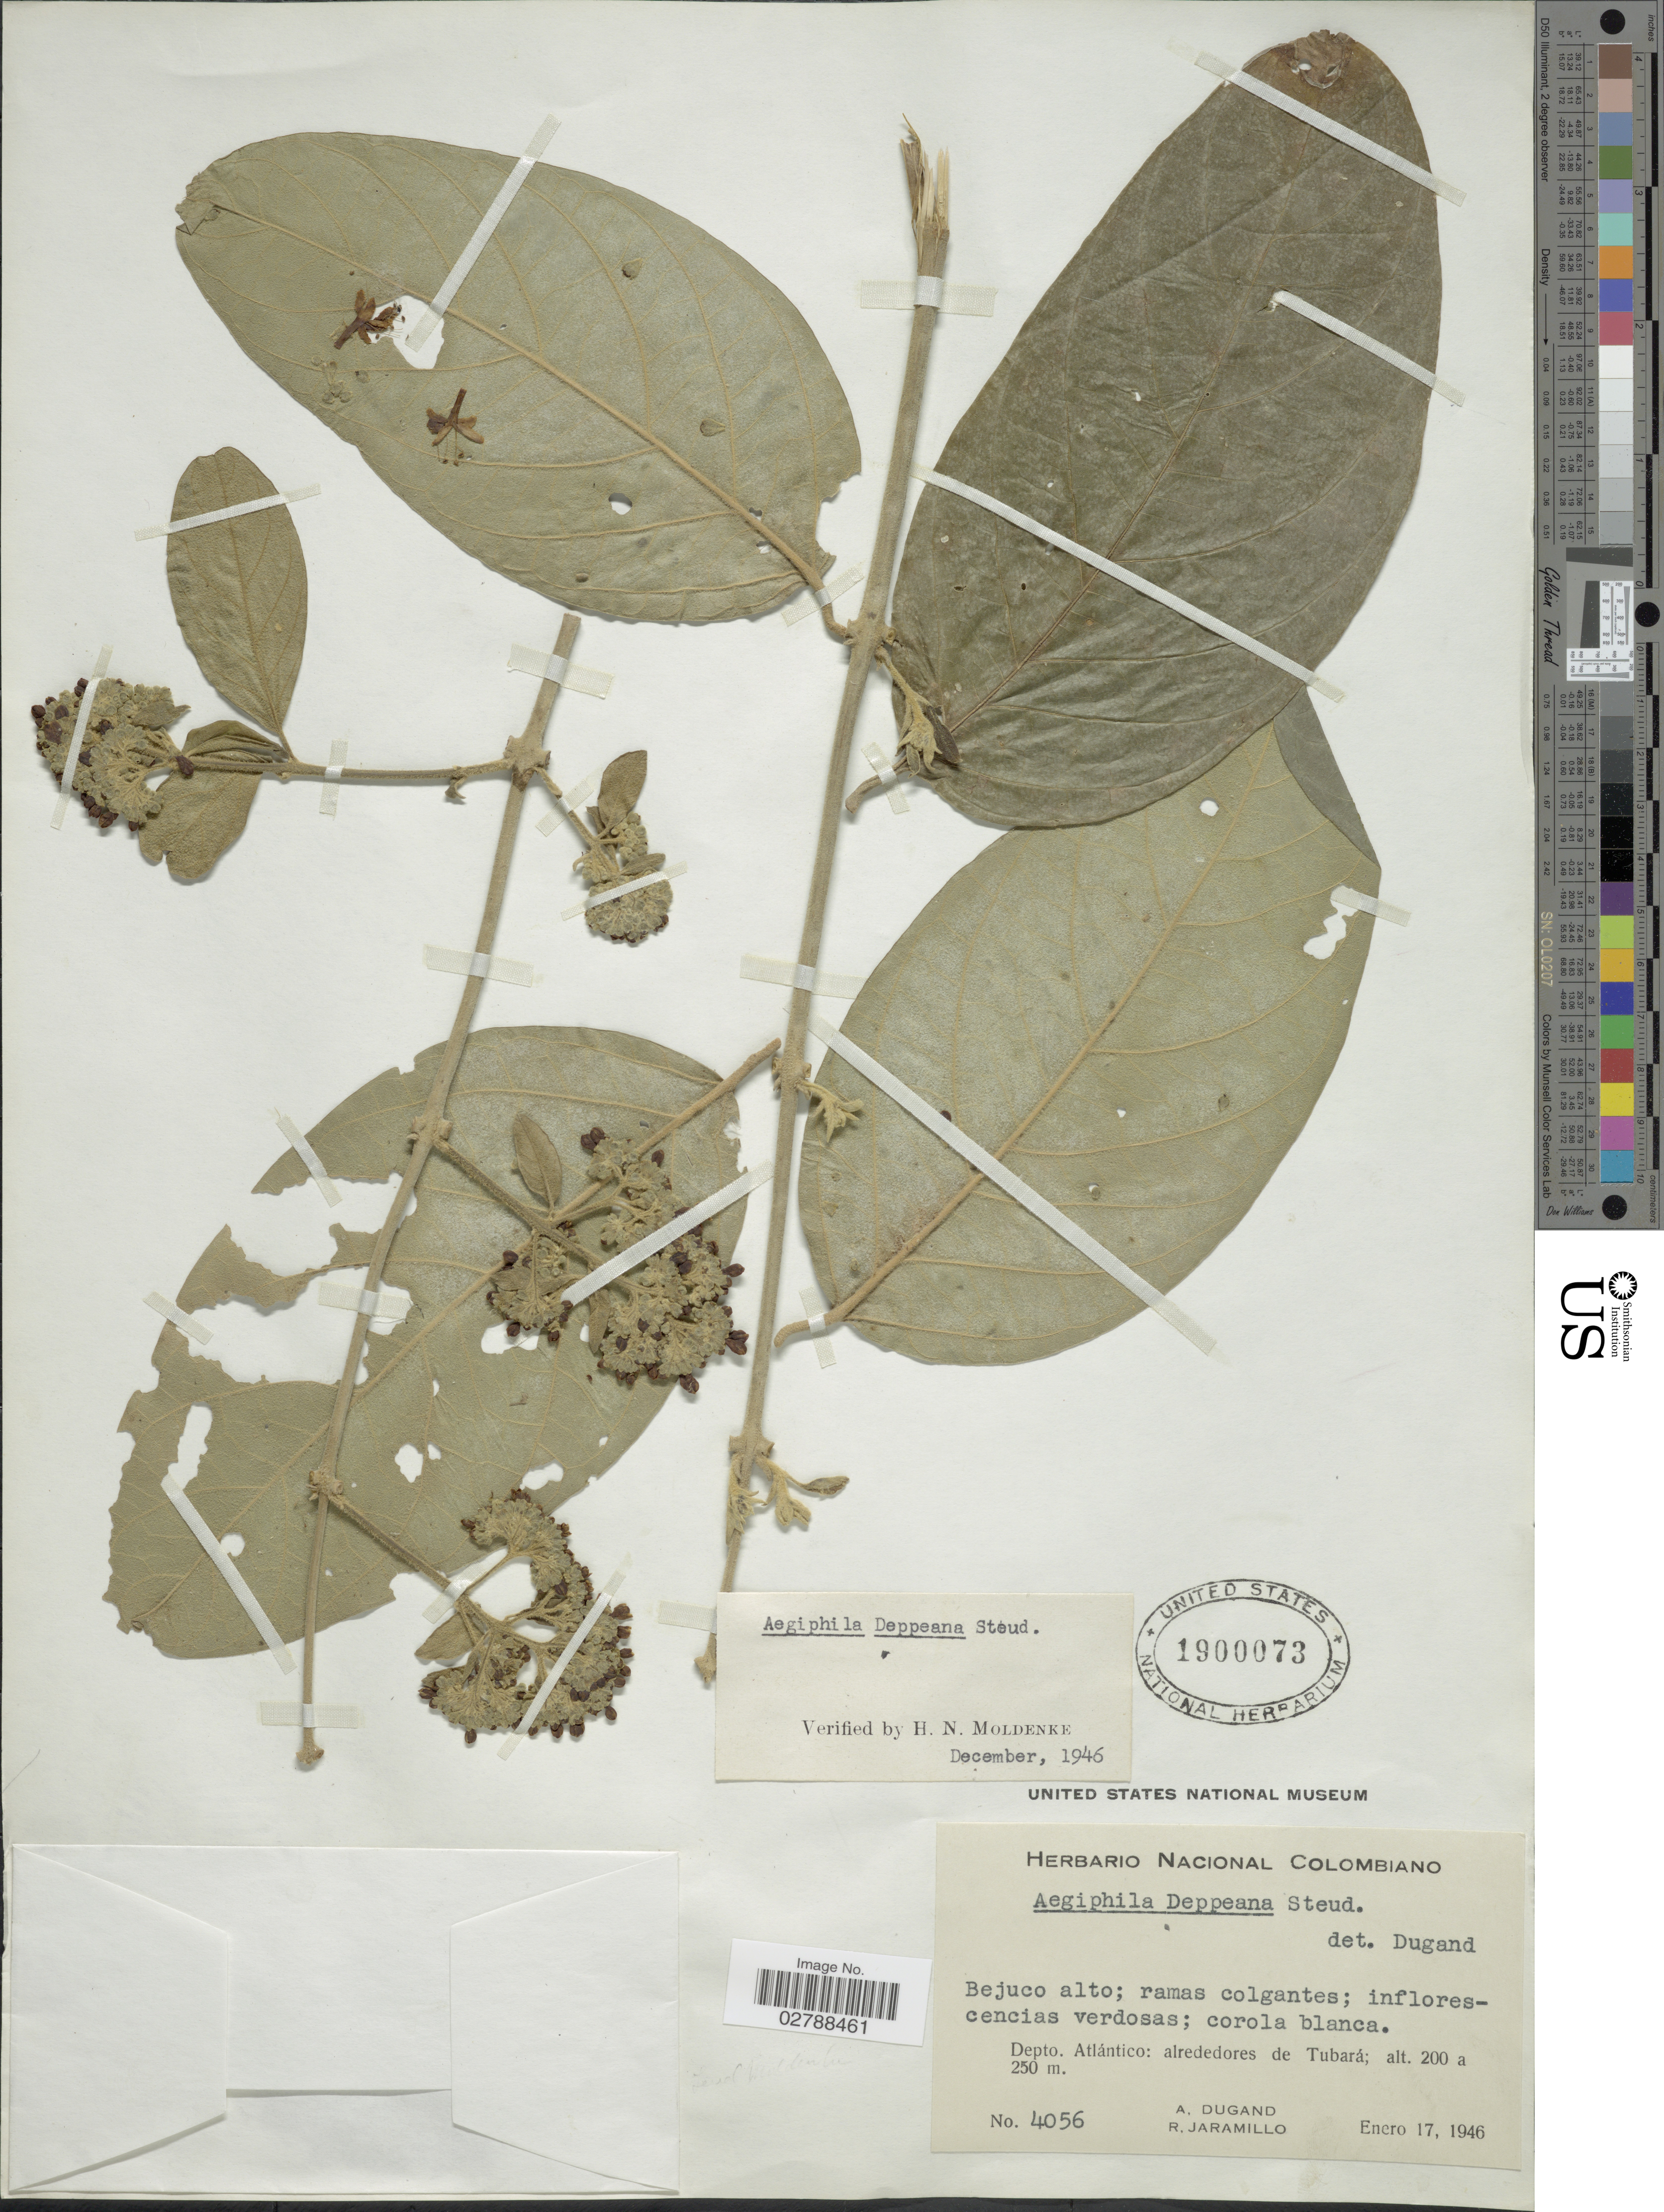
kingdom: Plantae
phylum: Tracheophyta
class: Magnoliopsida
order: Lamiales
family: Lamiaceae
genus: Aegiphila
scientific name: Aegiphila deppeana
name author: Steud.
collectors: A. Dugand & R. Jaramillo M.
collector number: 4056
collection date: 1946-01-17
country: Colombia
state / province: Atlántico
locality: Depto. Atlántico: alrededores de Tubará.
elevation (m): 200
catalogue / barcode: US 1900073